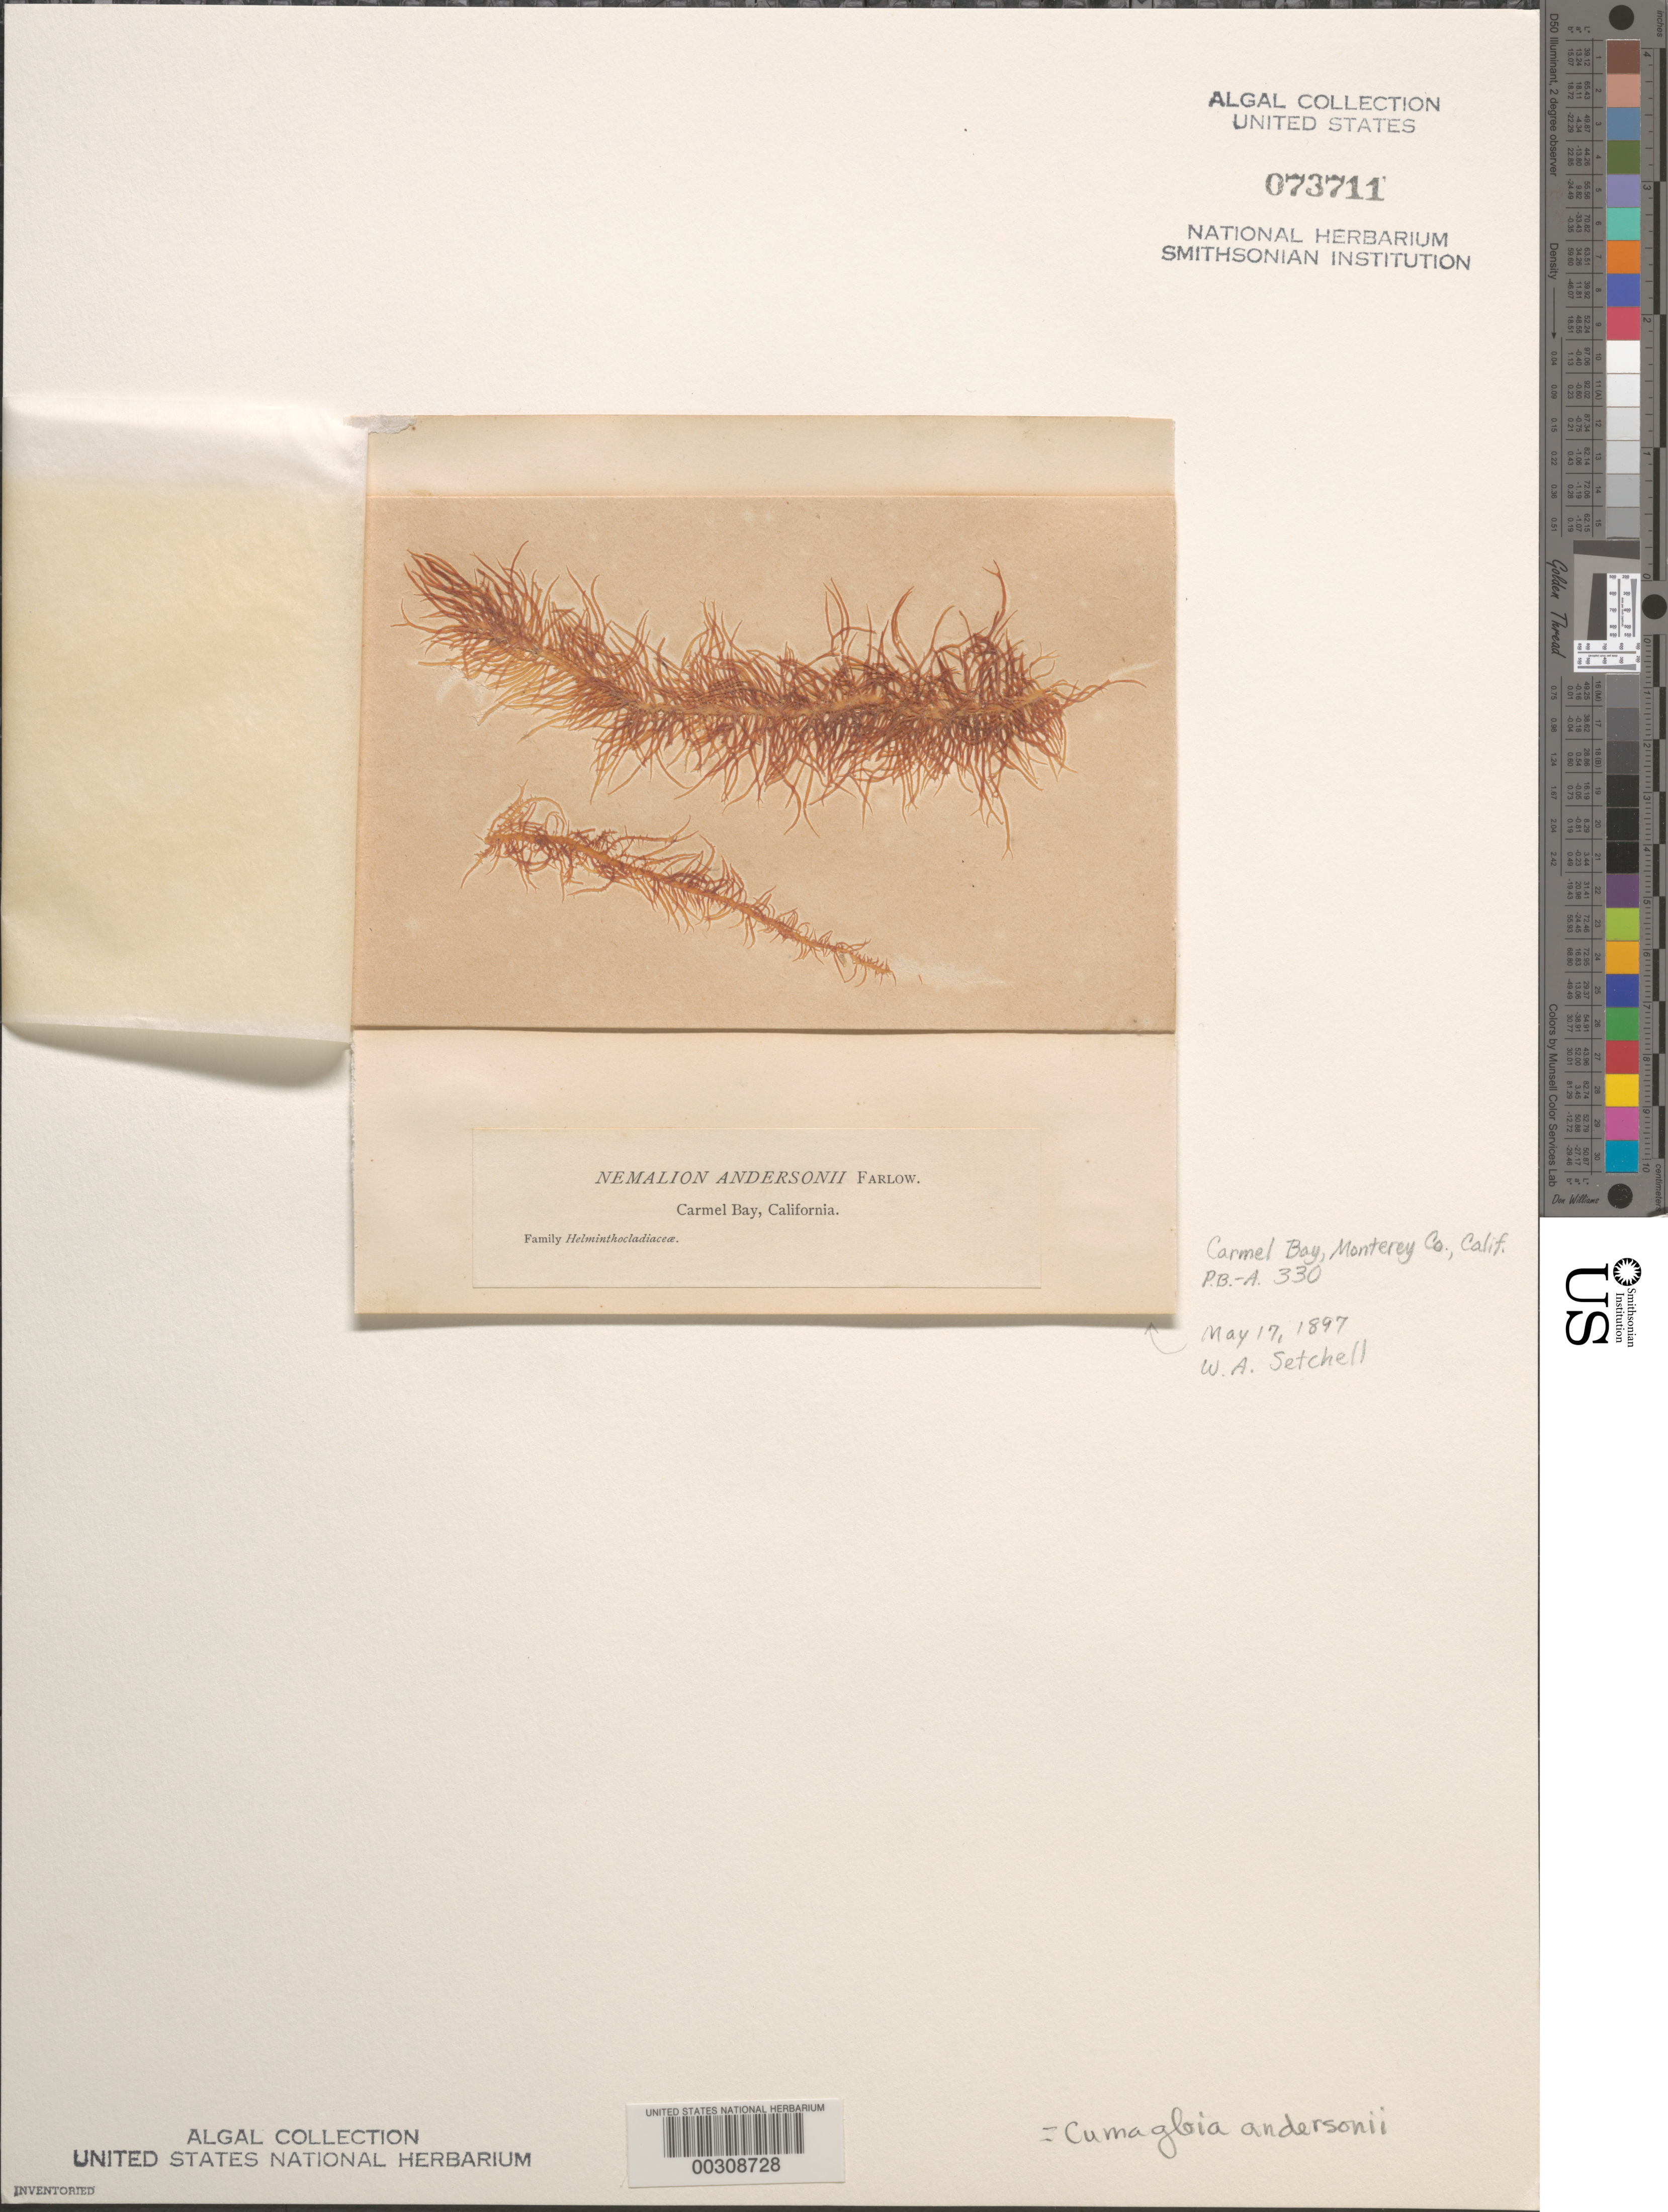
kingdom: Plantae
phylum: Rhodophyta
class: Florideophyceae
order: Nemaliales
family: Liagoraceae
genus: Cumagloia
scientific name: Cumagloia andersonii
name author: (Farl.) Setch. & N.L. Gardner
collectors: W. Setchell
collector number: PB-A 330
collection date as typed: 17 May 1897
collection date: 1897-05-17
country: United States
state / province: California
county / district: Monterey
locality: Carmel Bay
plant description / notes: Collins, Holden & Setchell, Phycotheca Boreali-Americana, as Nemalion andersonii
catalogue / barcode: US 73711